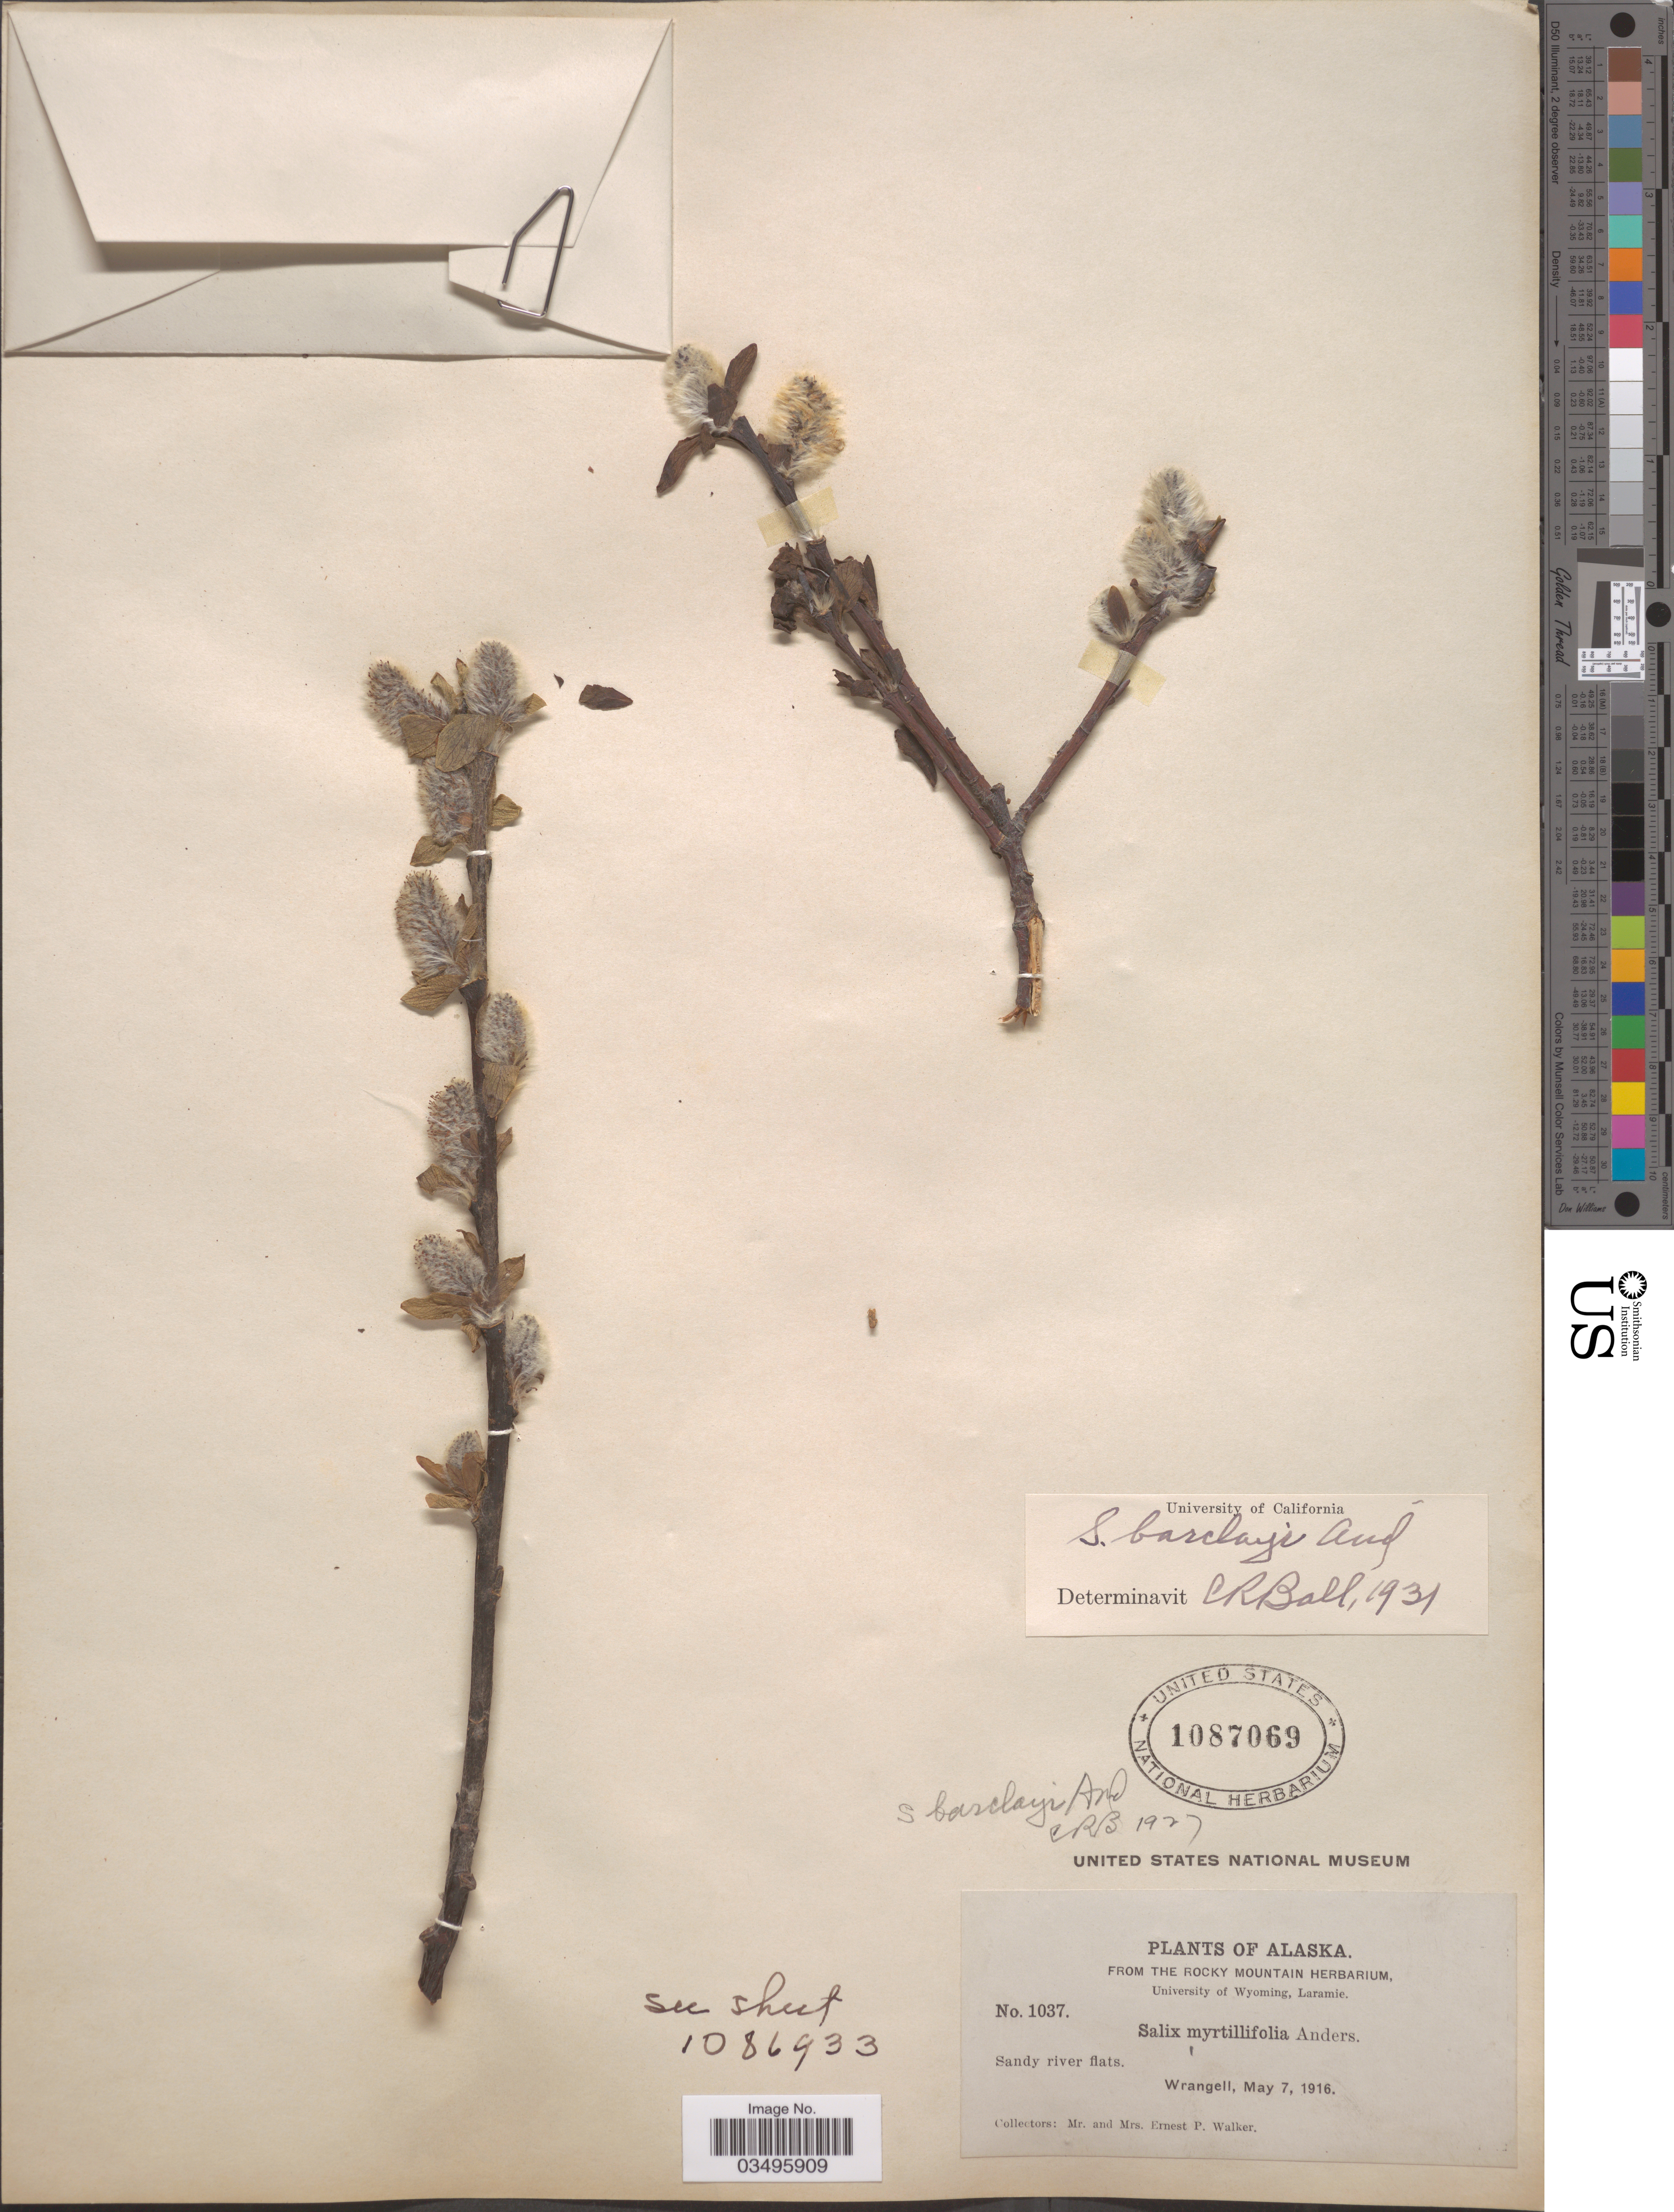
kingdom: Plantae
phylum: Tracheophyta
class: Magnoliopsida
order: Malpighiales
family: Salicaceae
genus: Salix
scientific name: Salix barclayi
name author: Andersson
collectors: E. P. Walker & E. Walker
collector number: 1037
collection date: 1916-05-07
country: United States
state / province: Alaska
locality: Wrangell.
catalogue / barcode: US 1087069